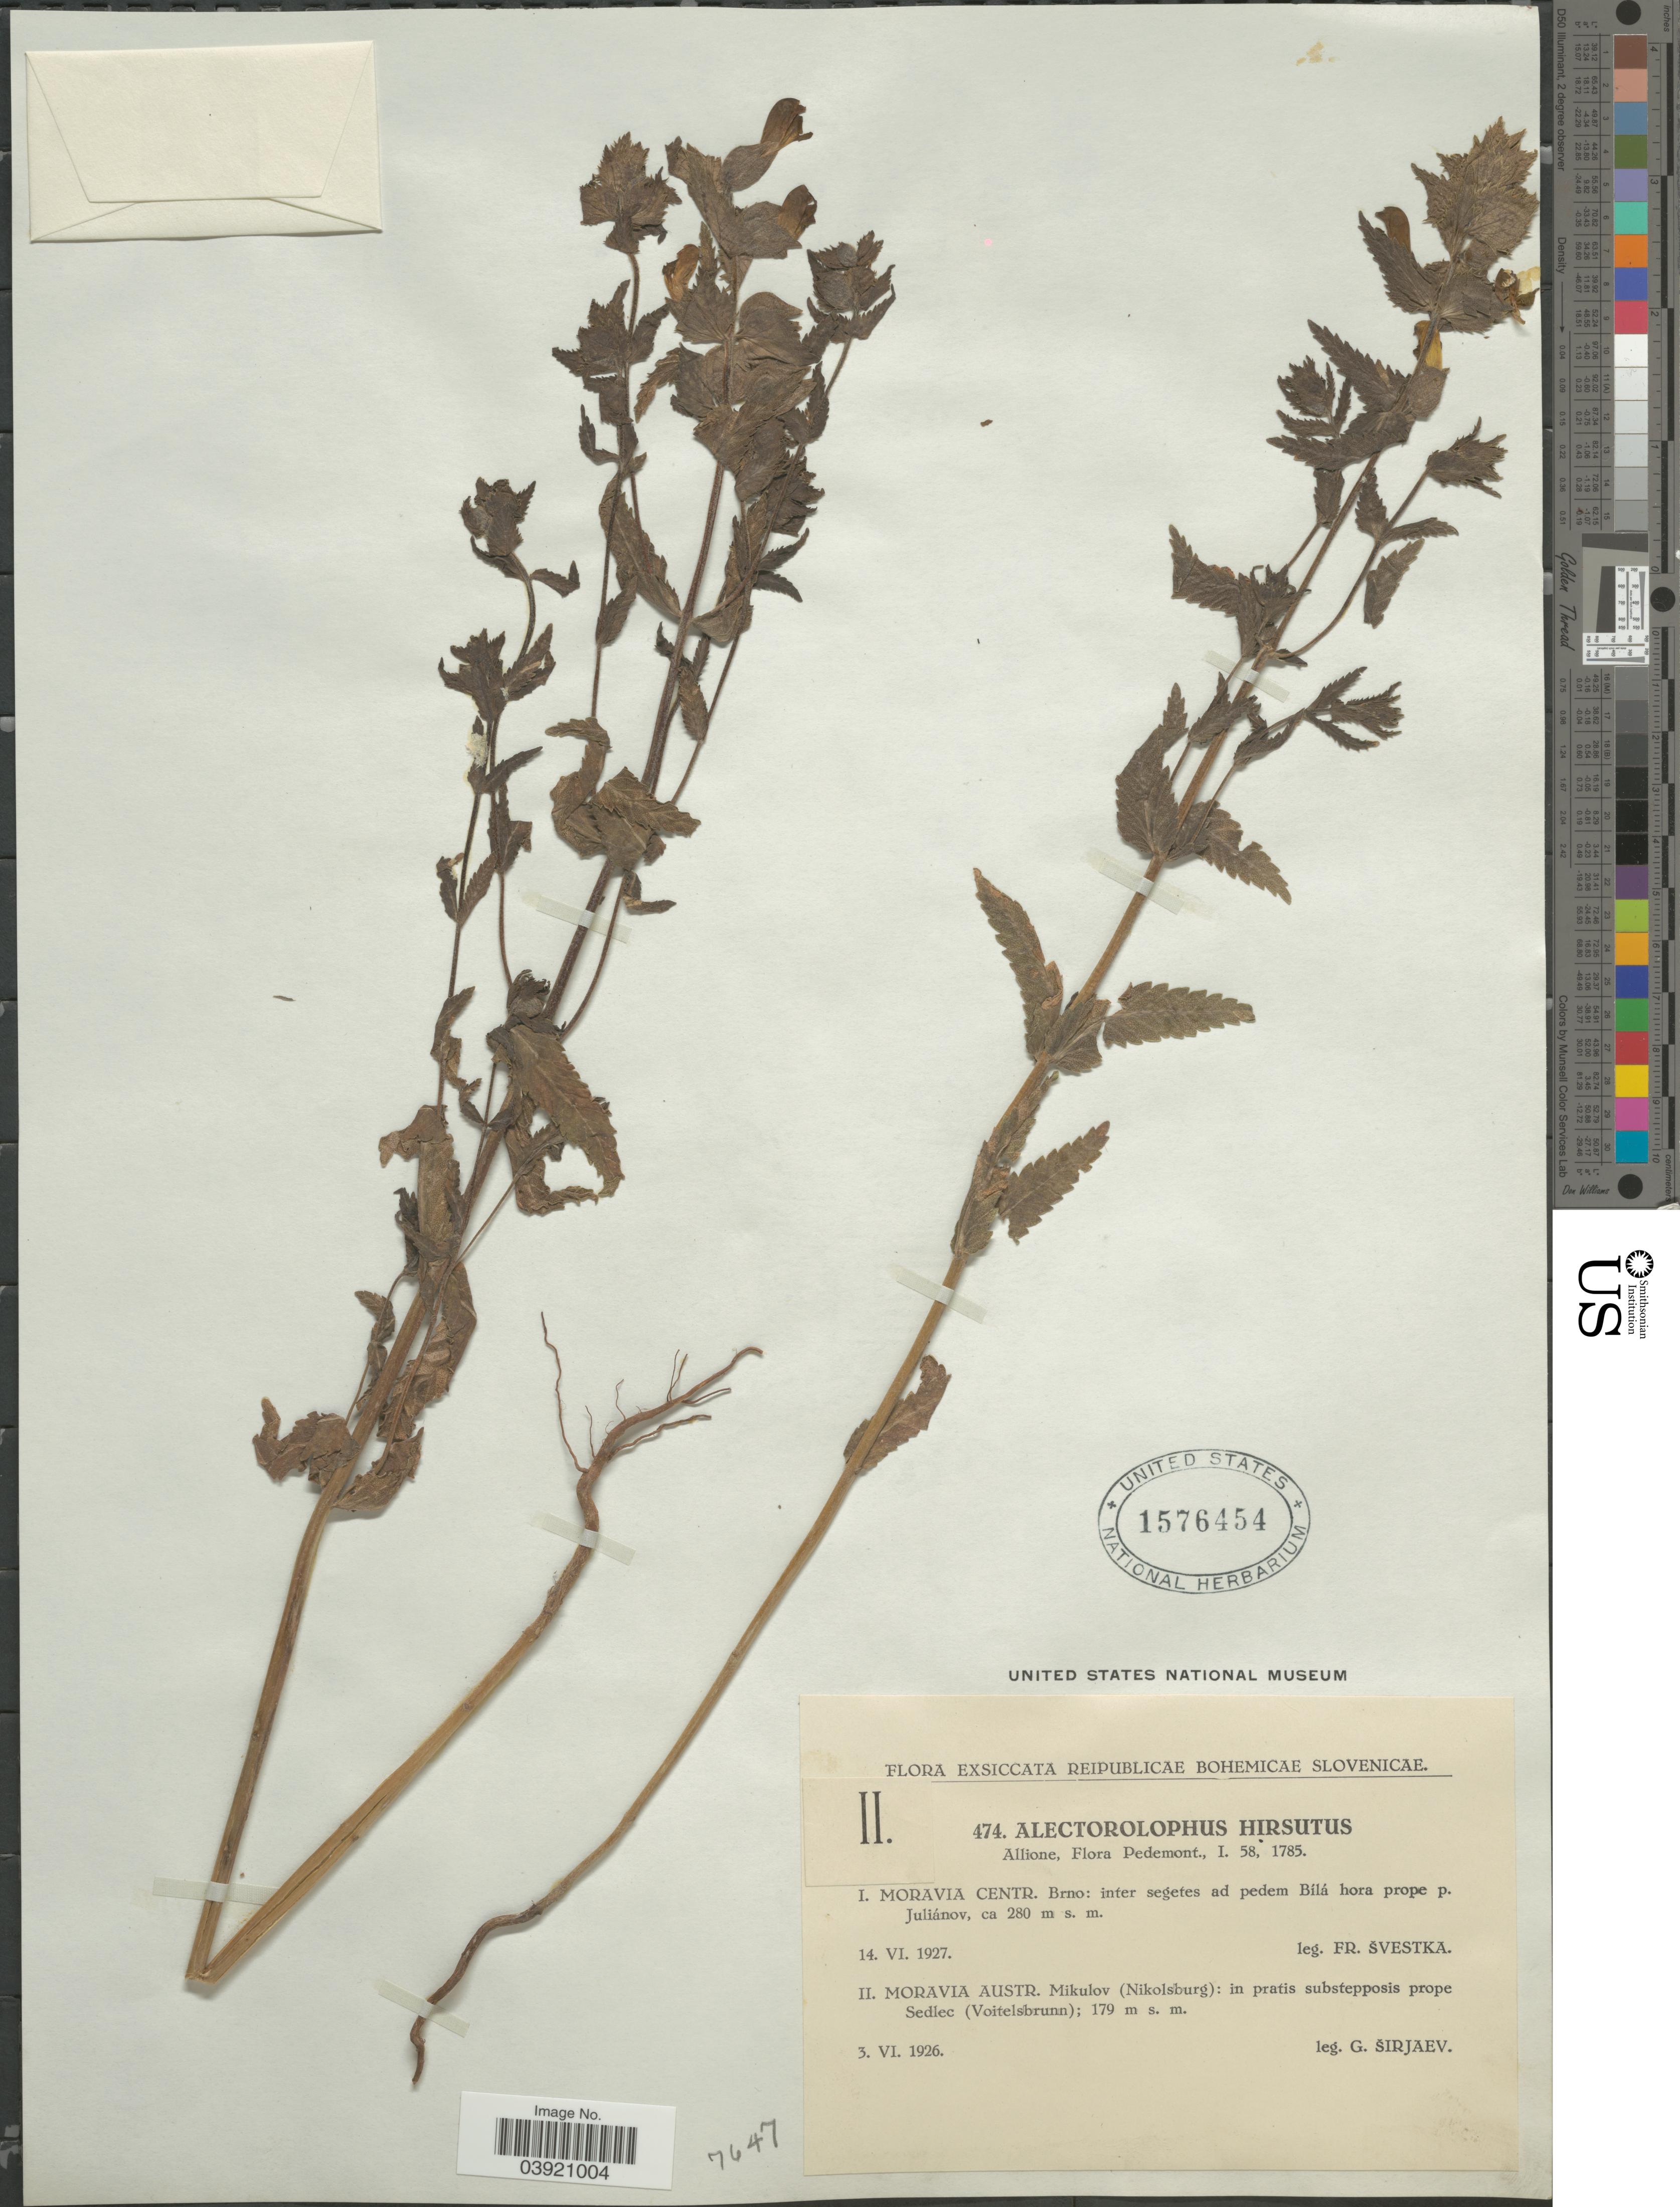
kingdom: Plantae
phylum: Tracheophyta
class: Magnoliopsida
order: Lamiales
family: Orobanchaceae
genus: Rhinanthus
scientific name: Rhinanthus hirsutus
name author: Lam.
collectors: G. Sirjaev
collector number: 474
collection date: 1926-06-03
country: Czechia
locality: Reipublicae Bohemicae Slovenicae. Moravia Austr. Mikulov (Nikolburg); in pratis substepposis prope Sedlec (Voitelsbrunn).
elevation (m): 179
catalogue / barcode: US 1576454